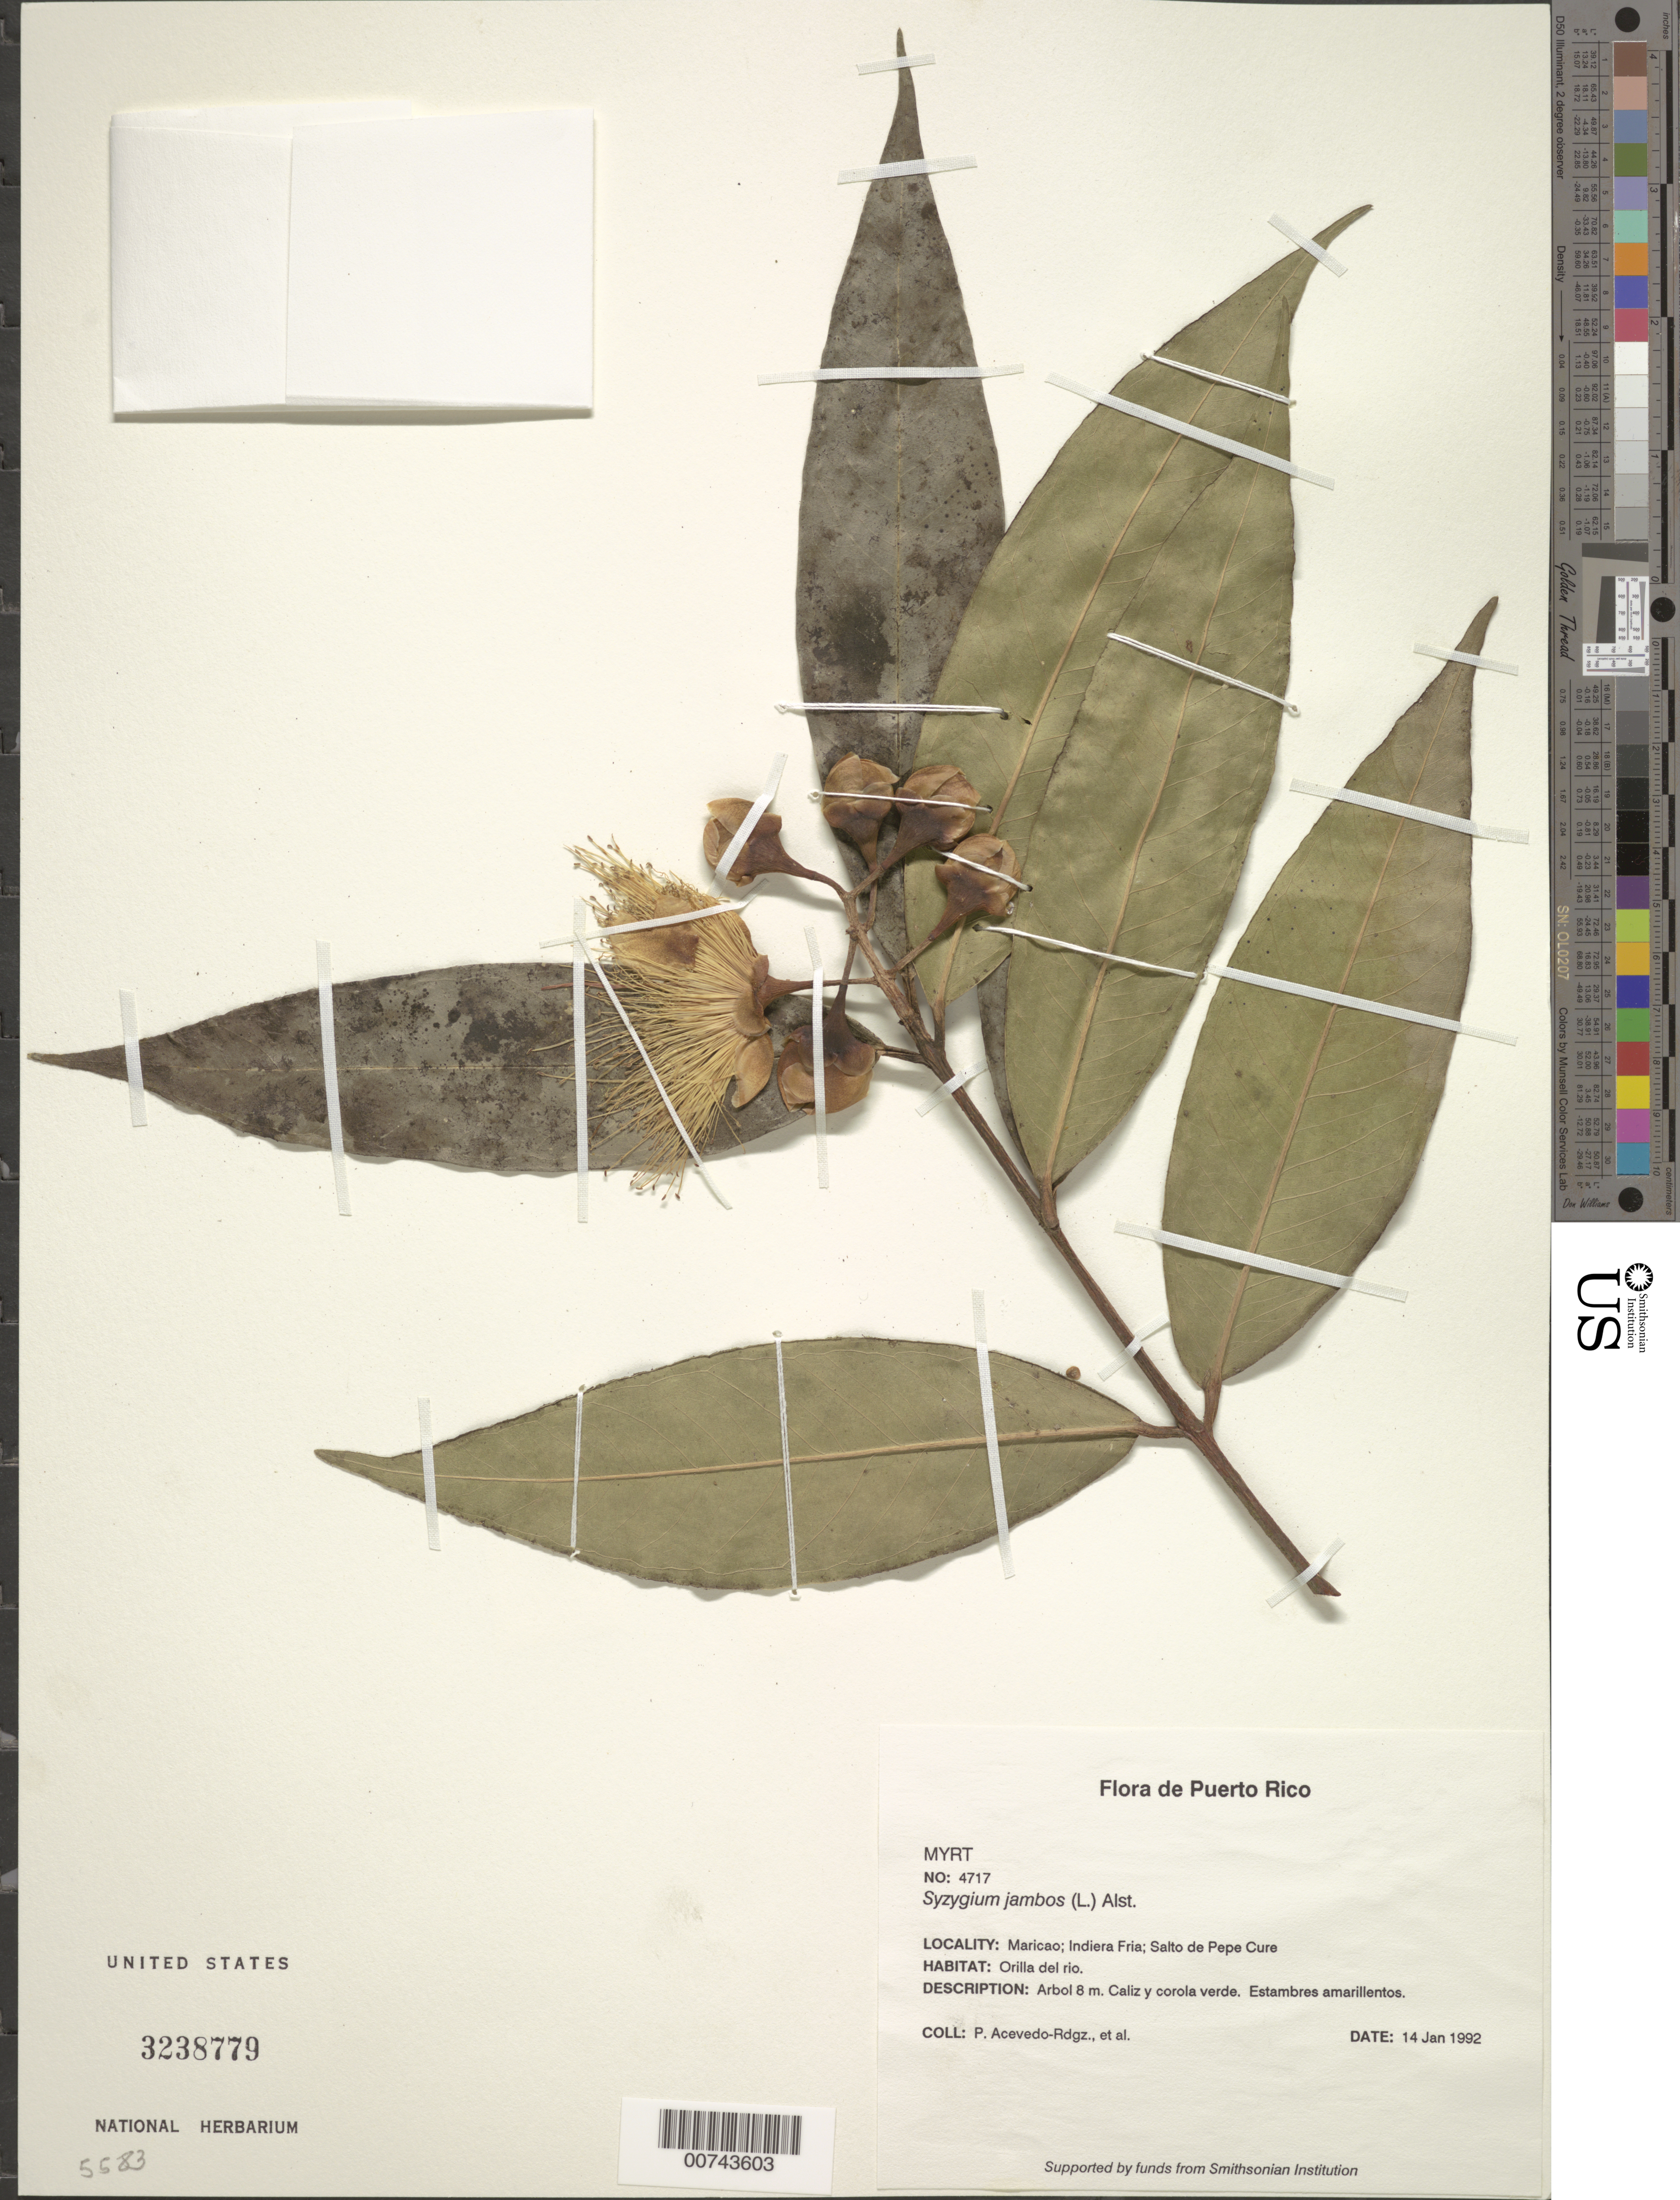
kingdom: Plantae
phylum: Tracheophyta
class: Magnoliopsida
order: Myrtales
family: Myrtaceae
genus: Syzygium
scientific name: Syzygium jambos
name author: (L.) Alston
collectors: P. Acevedo-Rodr.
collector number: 4717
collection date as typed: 14 Jan 1992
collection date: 1992-01-14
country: Puerto Rico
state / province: Maricao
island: Puerto Rico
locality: Maricao; Indiera Fria; Salto de Pepe Cure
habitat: Orilla del río.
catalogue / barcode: US 3238779